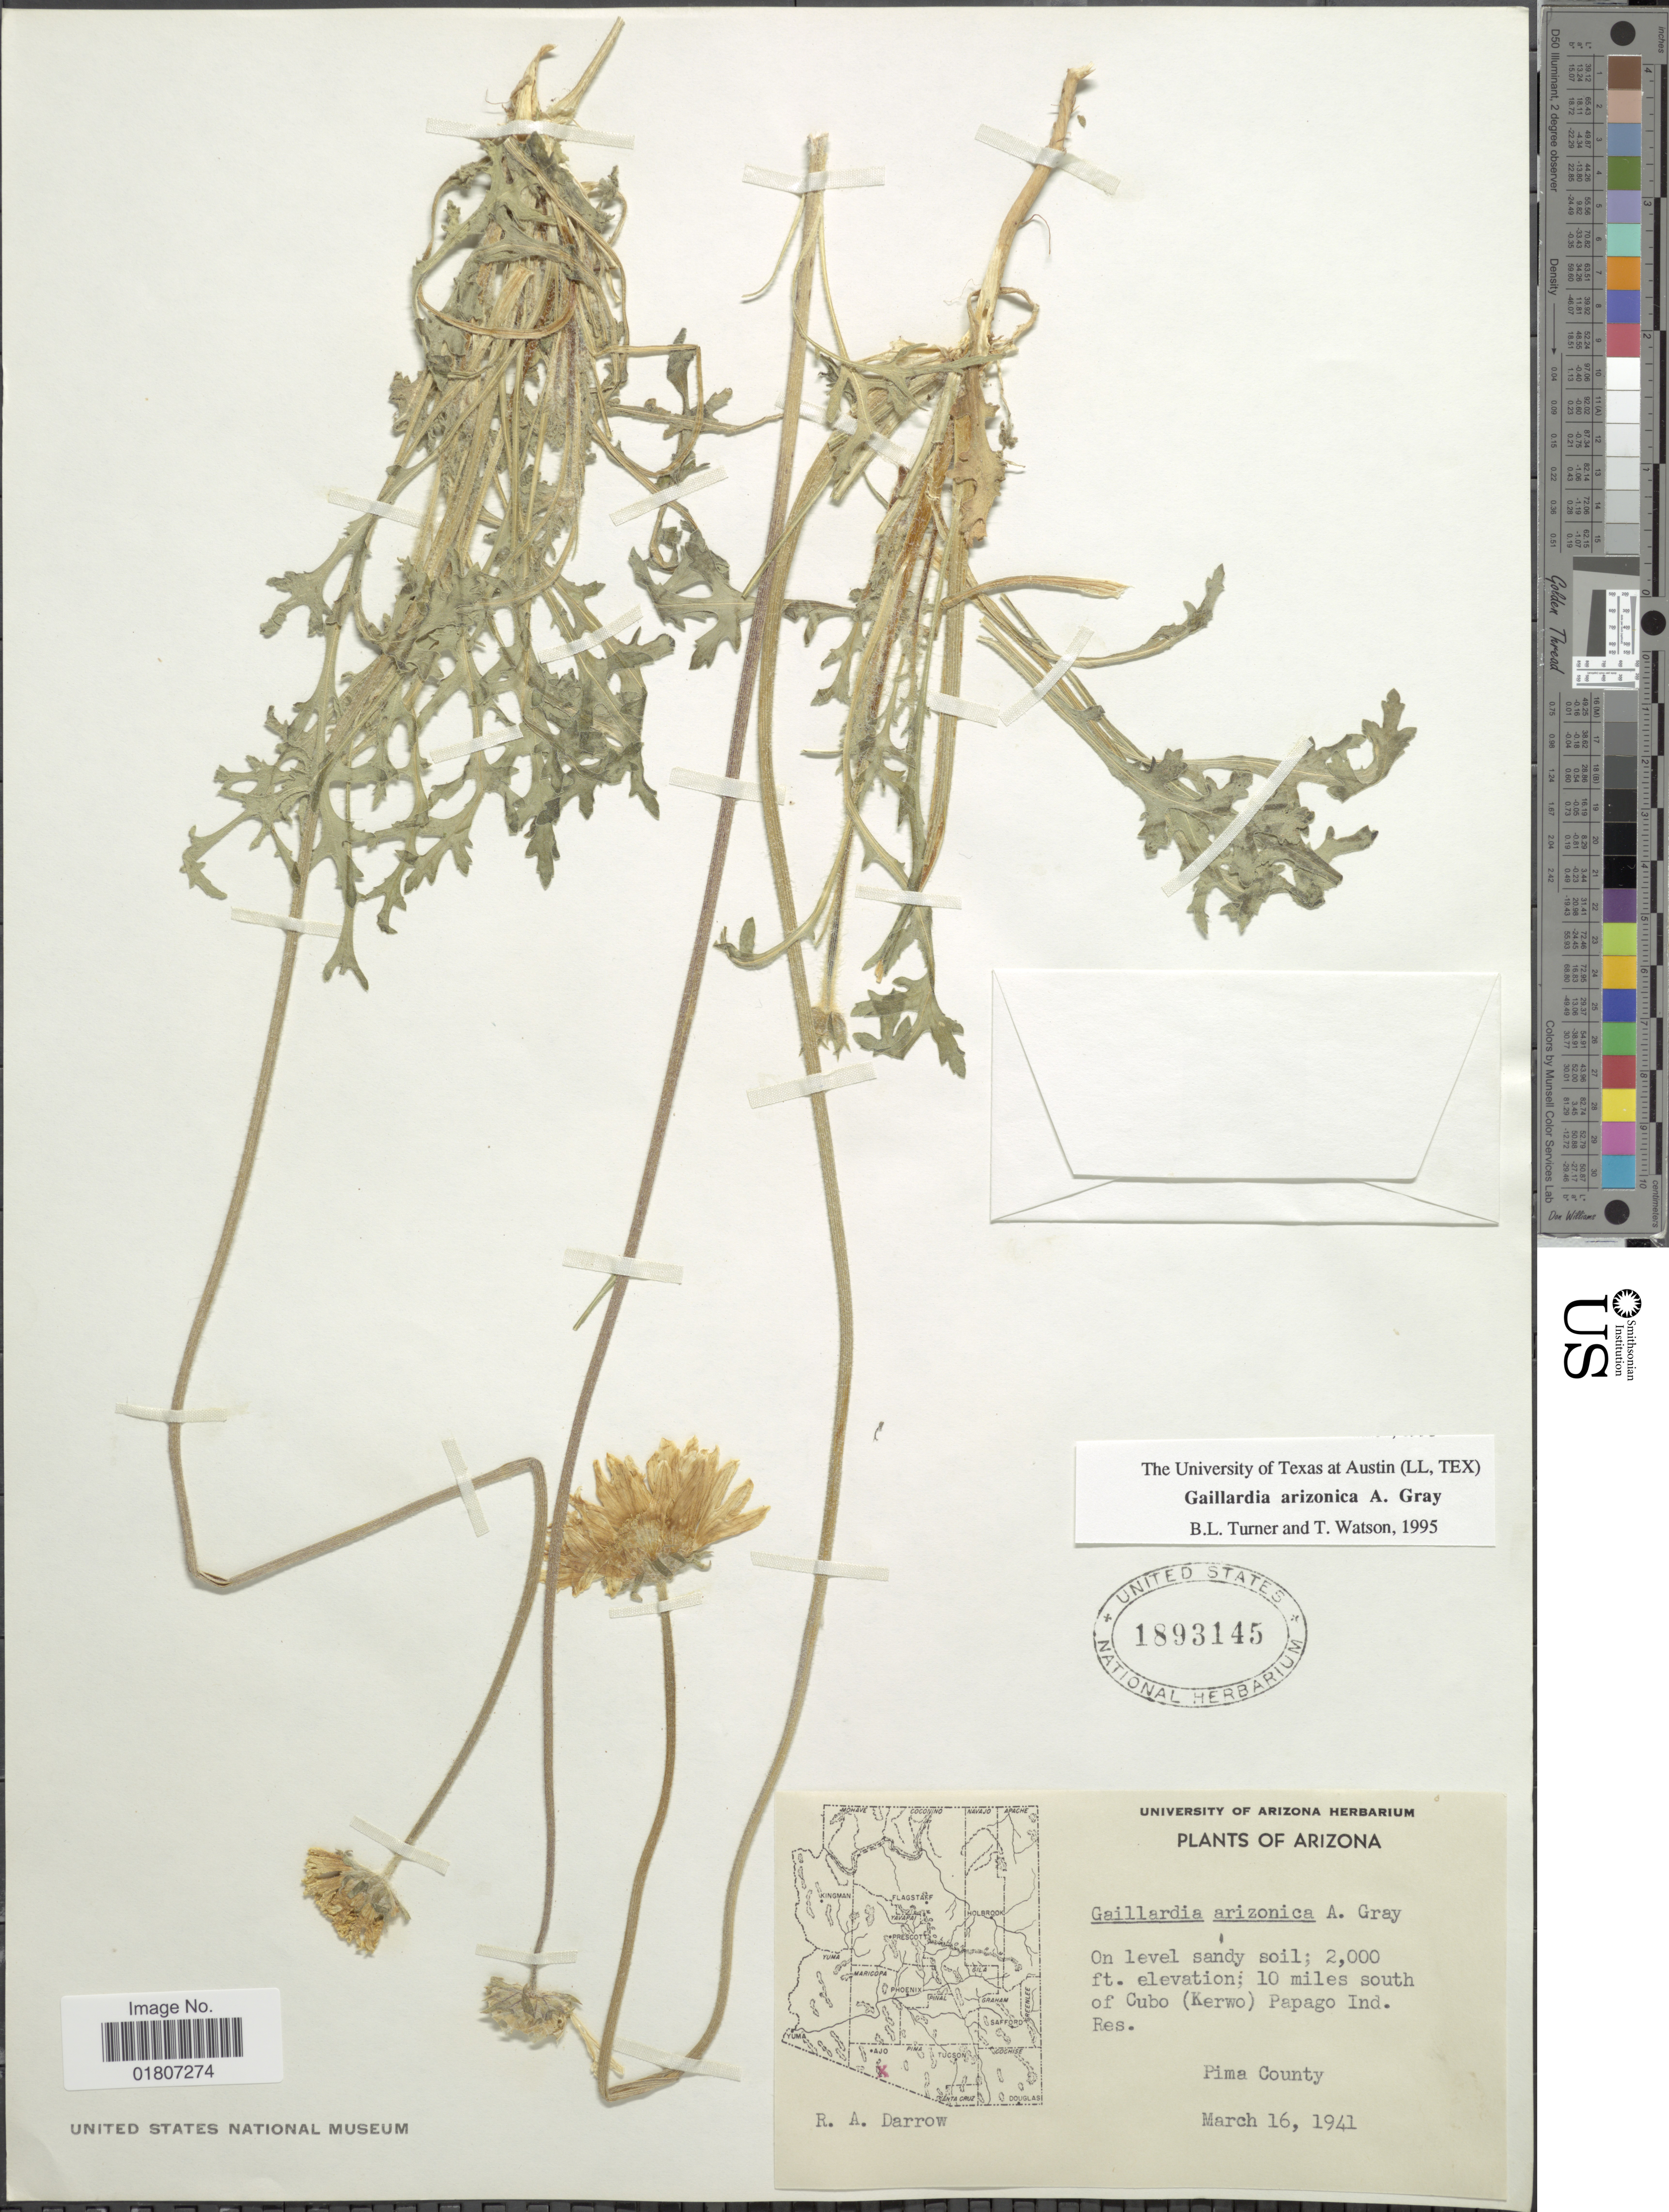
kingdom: Plantae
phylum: Tracheophyta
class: Magnoliopsida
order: Asterales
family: Asteraceae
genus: Gaillardia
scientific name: Gaillardia arizonica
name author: A. Gray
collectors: R. A. Darrow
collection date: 1941-03-16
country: United States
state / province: Arizona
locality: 10 miles south of Cubo (Kerwo) Papago Ind. Res. Pima County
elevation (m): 610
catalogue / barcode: US 1893145